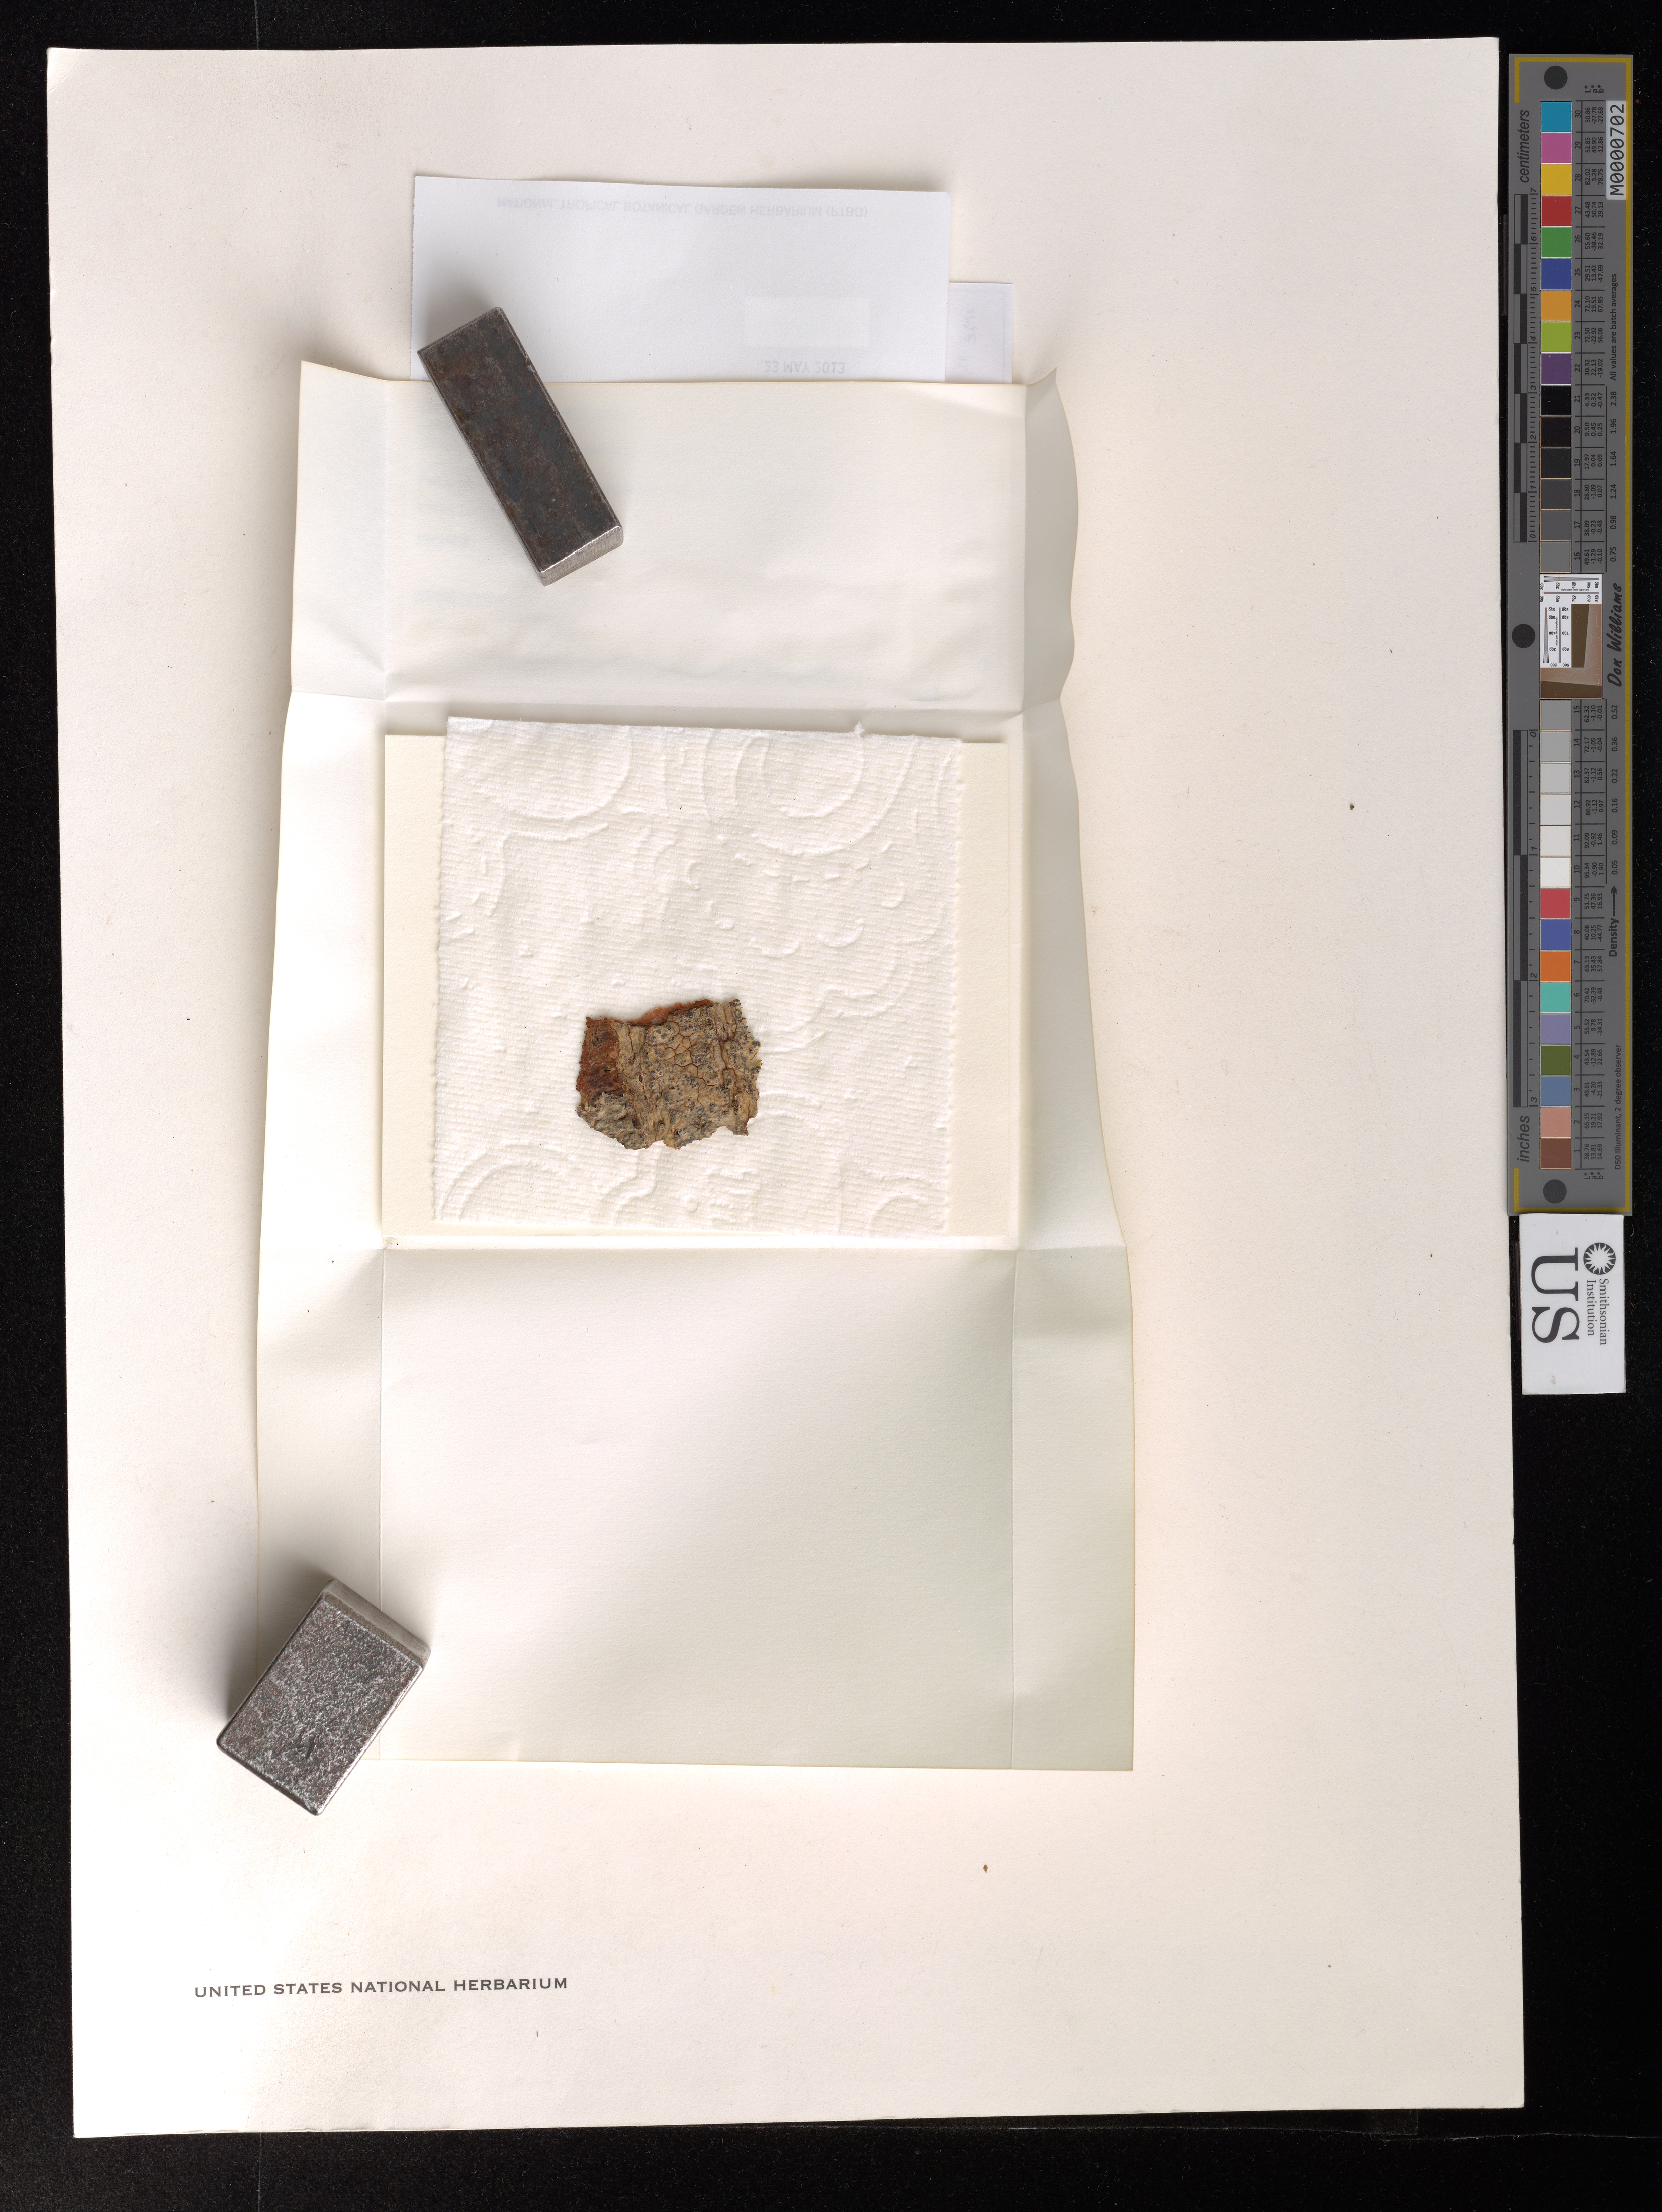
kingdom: Fungi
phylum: Ascomycota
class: Lecanoromycetes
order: Lecanorales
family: Ramalinaceae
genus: Ramalina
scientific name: Ramalina sp.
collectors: T. Flynn & K. R. Wood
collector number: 7894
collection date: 2014-08-20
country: United States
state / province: Hawaii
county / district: Kauai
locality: Kauai Koloa District. East of Keoniloa Bay, along Makawehi.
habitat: Secondary invasive vvewgetation over sand and lithified dunes. With Casuarina and scattered Scaevola.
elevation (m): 12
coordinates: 21.877510, -159.432110